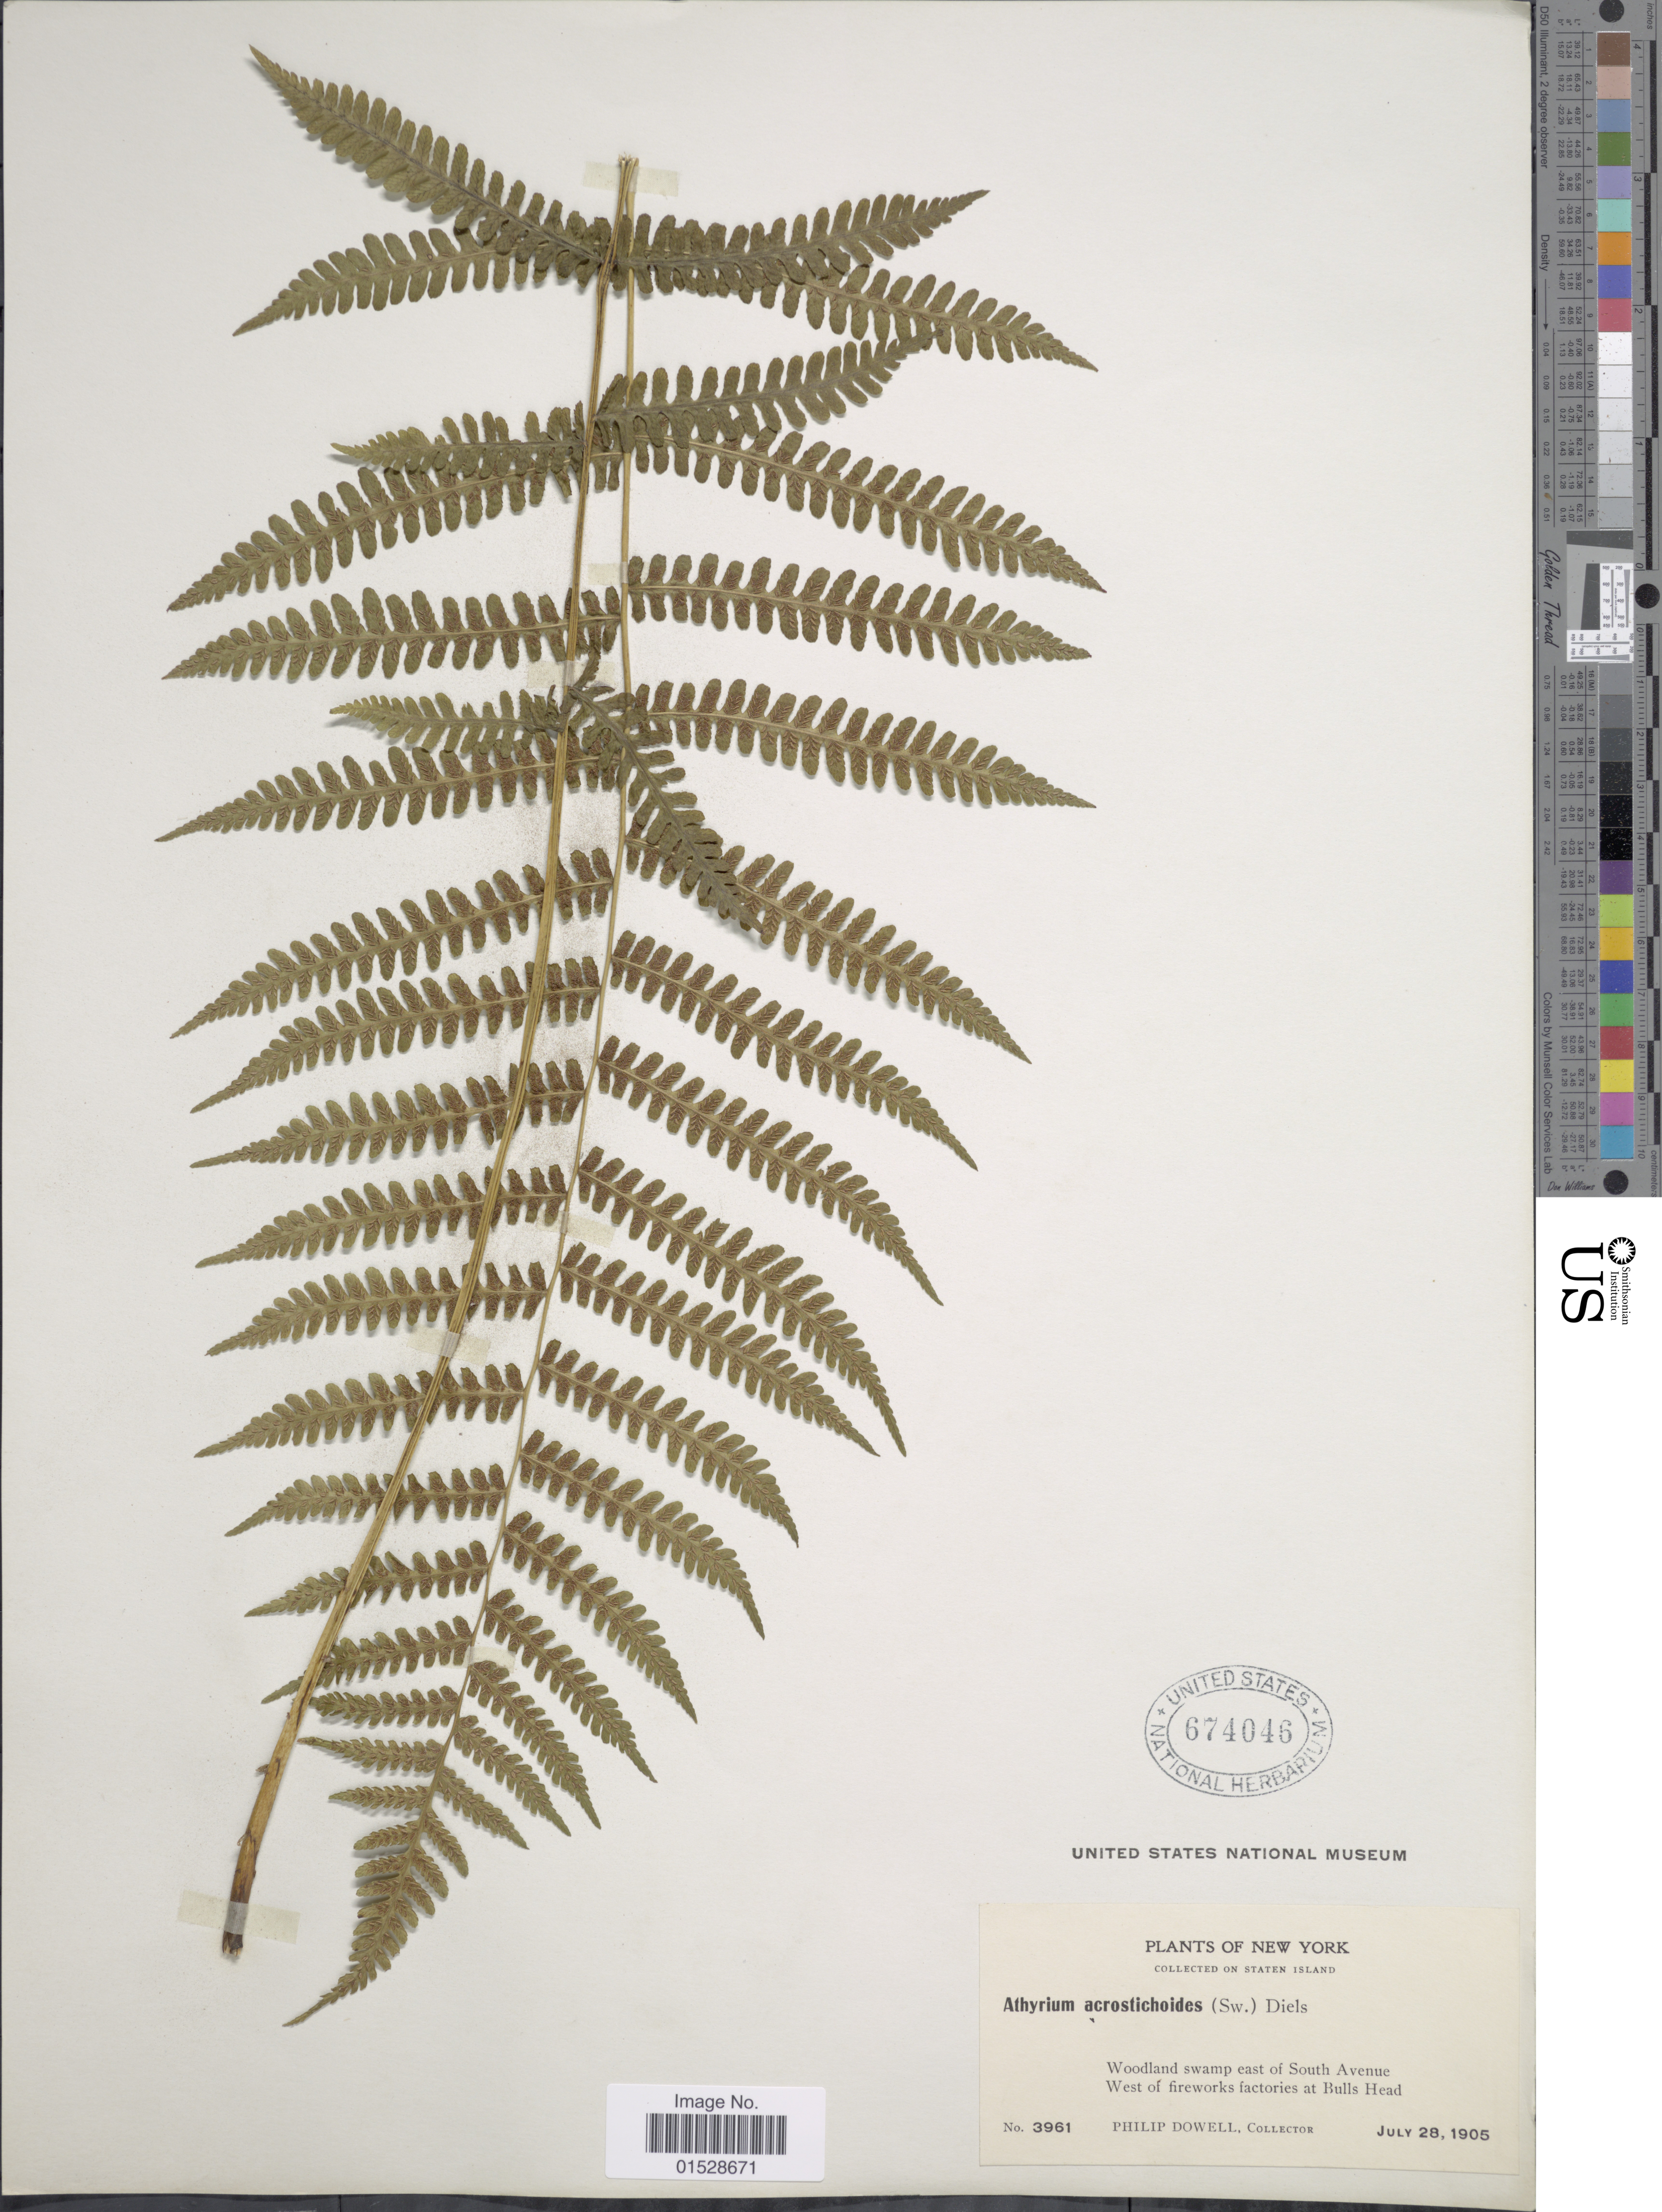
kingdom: Plantae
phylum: Tracheophyta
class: Polypodiopsida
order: Polypodiales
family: Athyriaceae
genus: Deparia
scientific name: Deparia acrostichoides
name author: (Sw.) M. Kato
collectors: P. Dowell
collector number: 3961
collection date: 1905-07-28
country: United States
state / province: New York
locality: Staten Island, Woodland swamp east of South Avenue, West of fireworks factories at Bulls Head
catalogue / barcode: US 674046